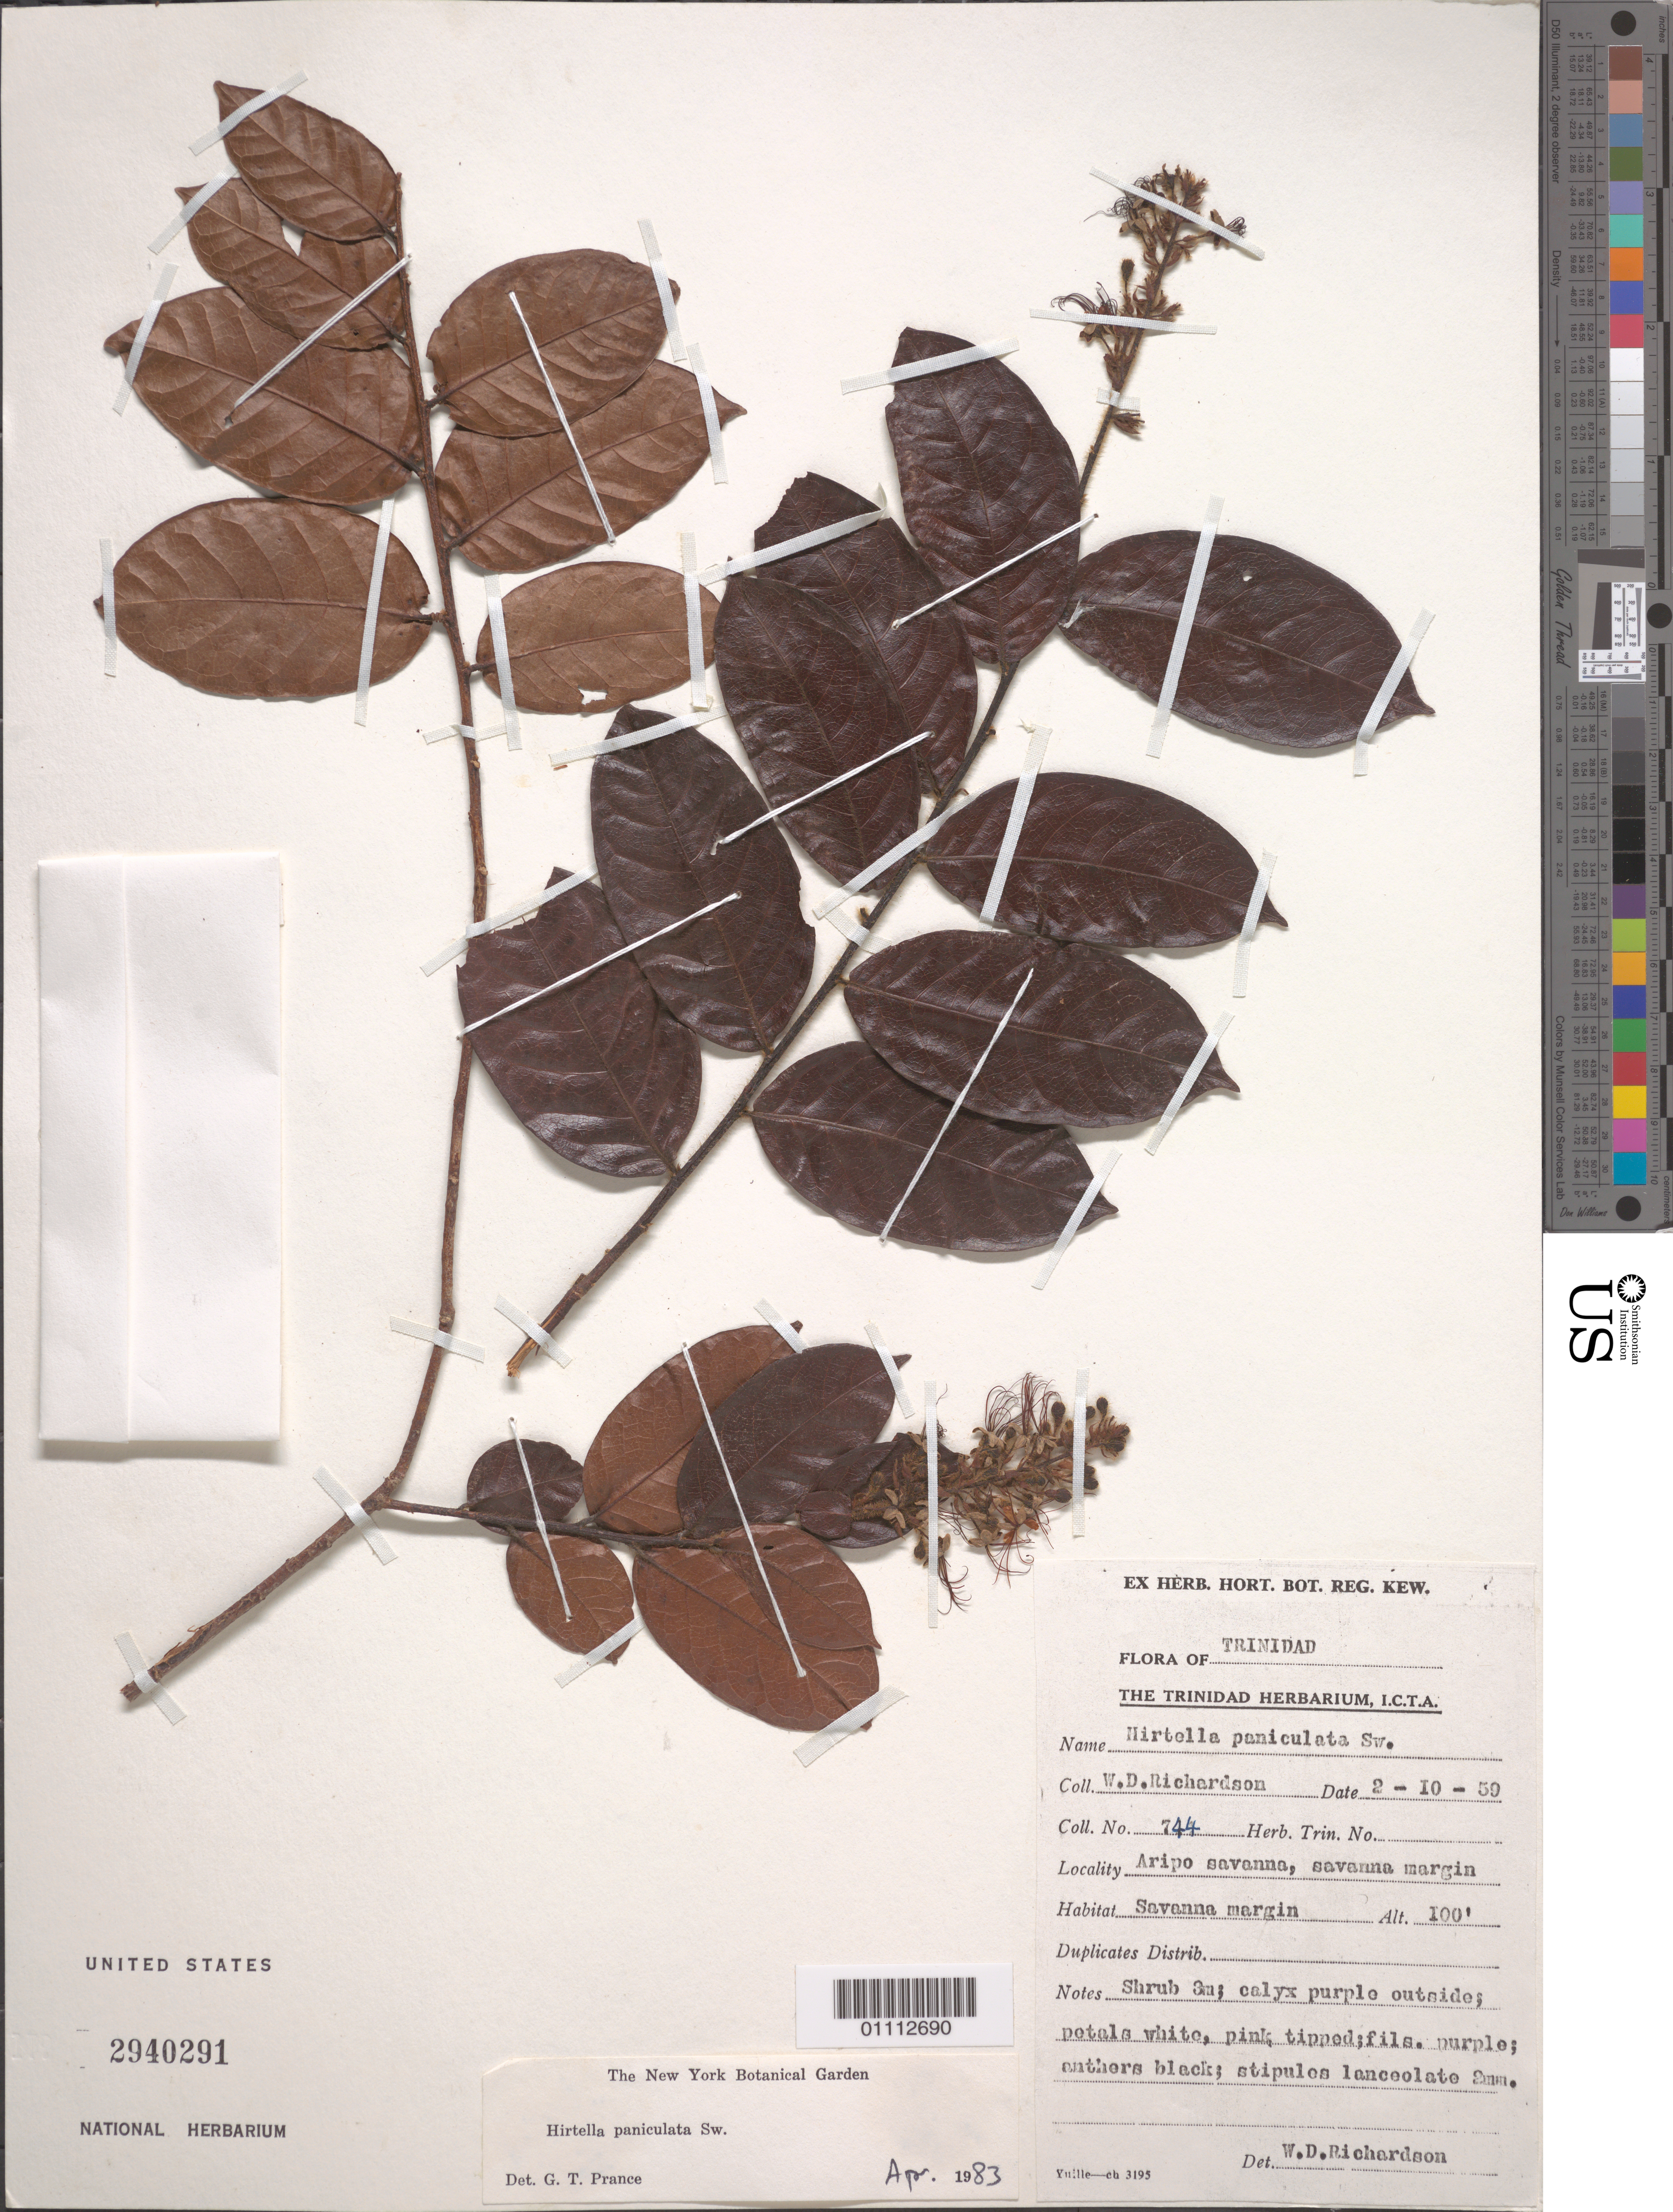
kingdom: Plantae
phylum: Tracheophyta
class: Magnoliopsida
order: Malpighiales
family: Chrysobalanaceae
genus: Hirtella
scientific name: Hirtella paniculata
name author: Sw.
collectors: W. D. Richardson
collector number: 744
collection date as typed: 02 Oct 1959 or 10 Feb 1959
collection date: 1959-02-10 or 1959-10-02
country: Trinidad and Tobago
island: Trinidad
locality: Aripo Savanna, savanna margin.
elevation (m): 30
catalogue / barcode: US 2940291